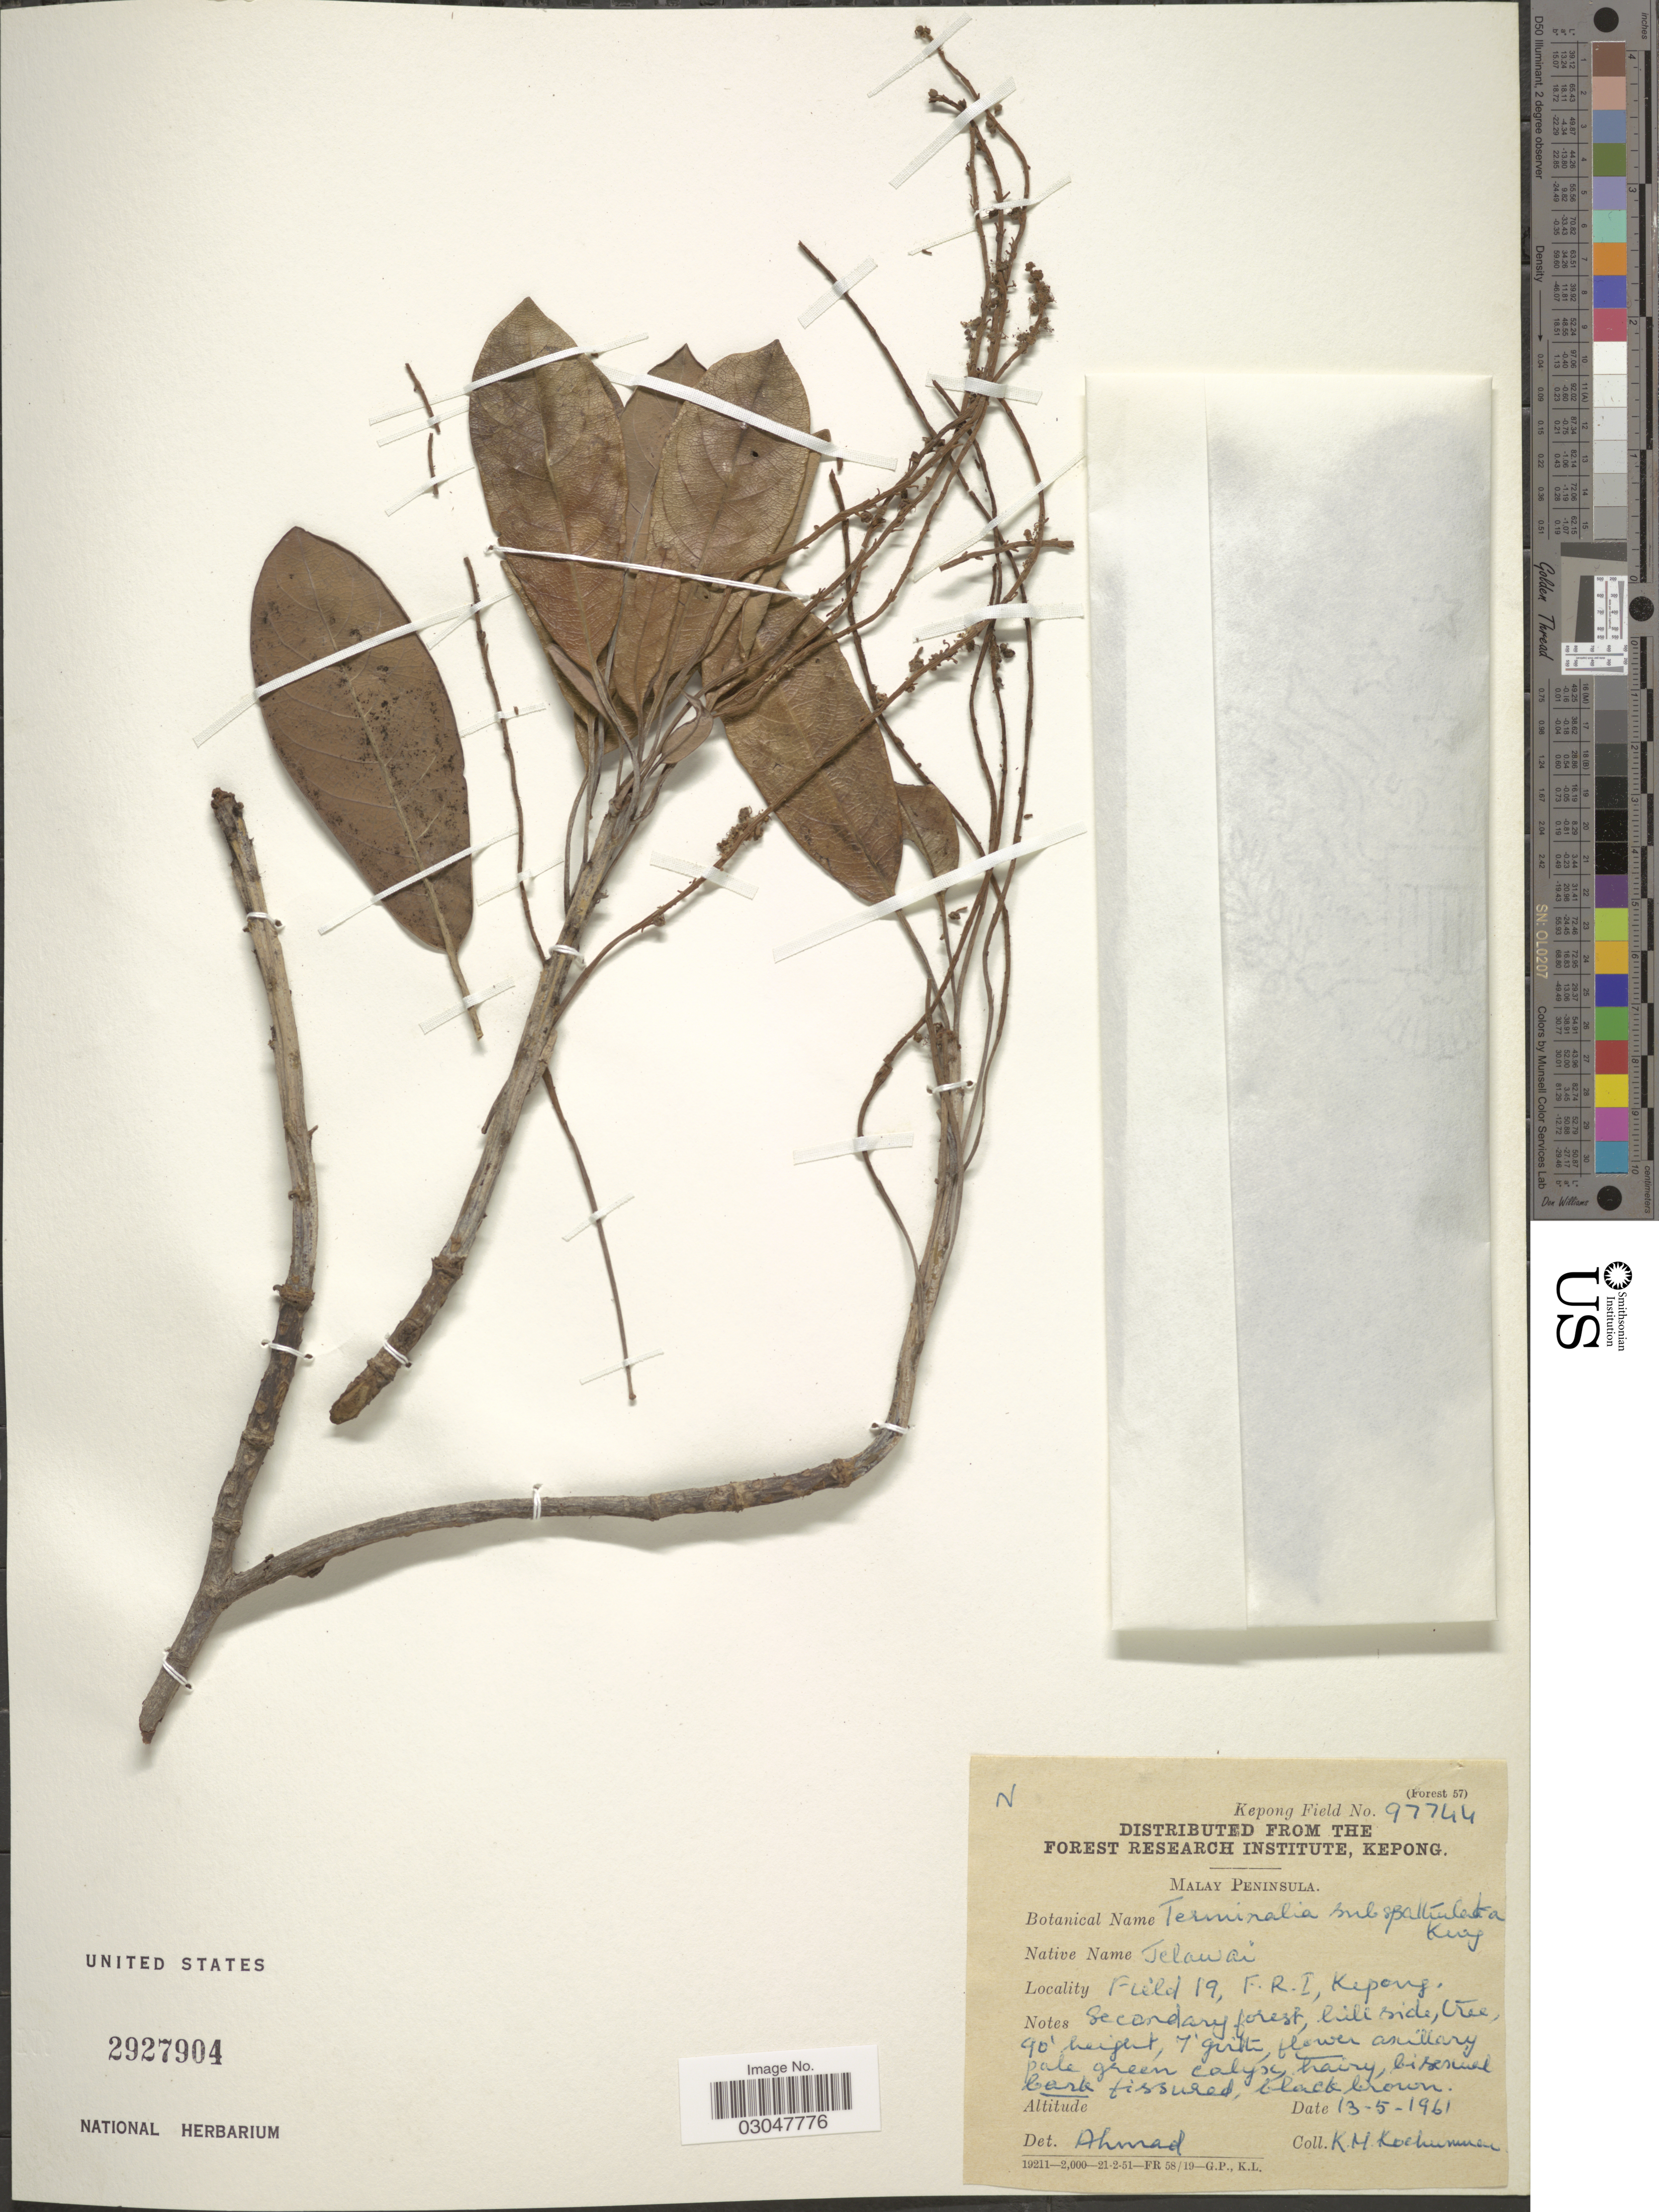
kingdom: Plantae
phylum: Tracheophyta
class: Magnoliopsida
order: Myrtales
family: Combretaceae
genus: Terminalia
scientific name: Terminalia subspathulata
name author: King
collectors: -. Ahmad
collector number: Kepong Field No. 97744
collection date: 1961-05-13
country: Malaysia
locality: Malay Peninsula. Field 19, F.R.I. Kepong.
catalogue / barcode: US 2927904